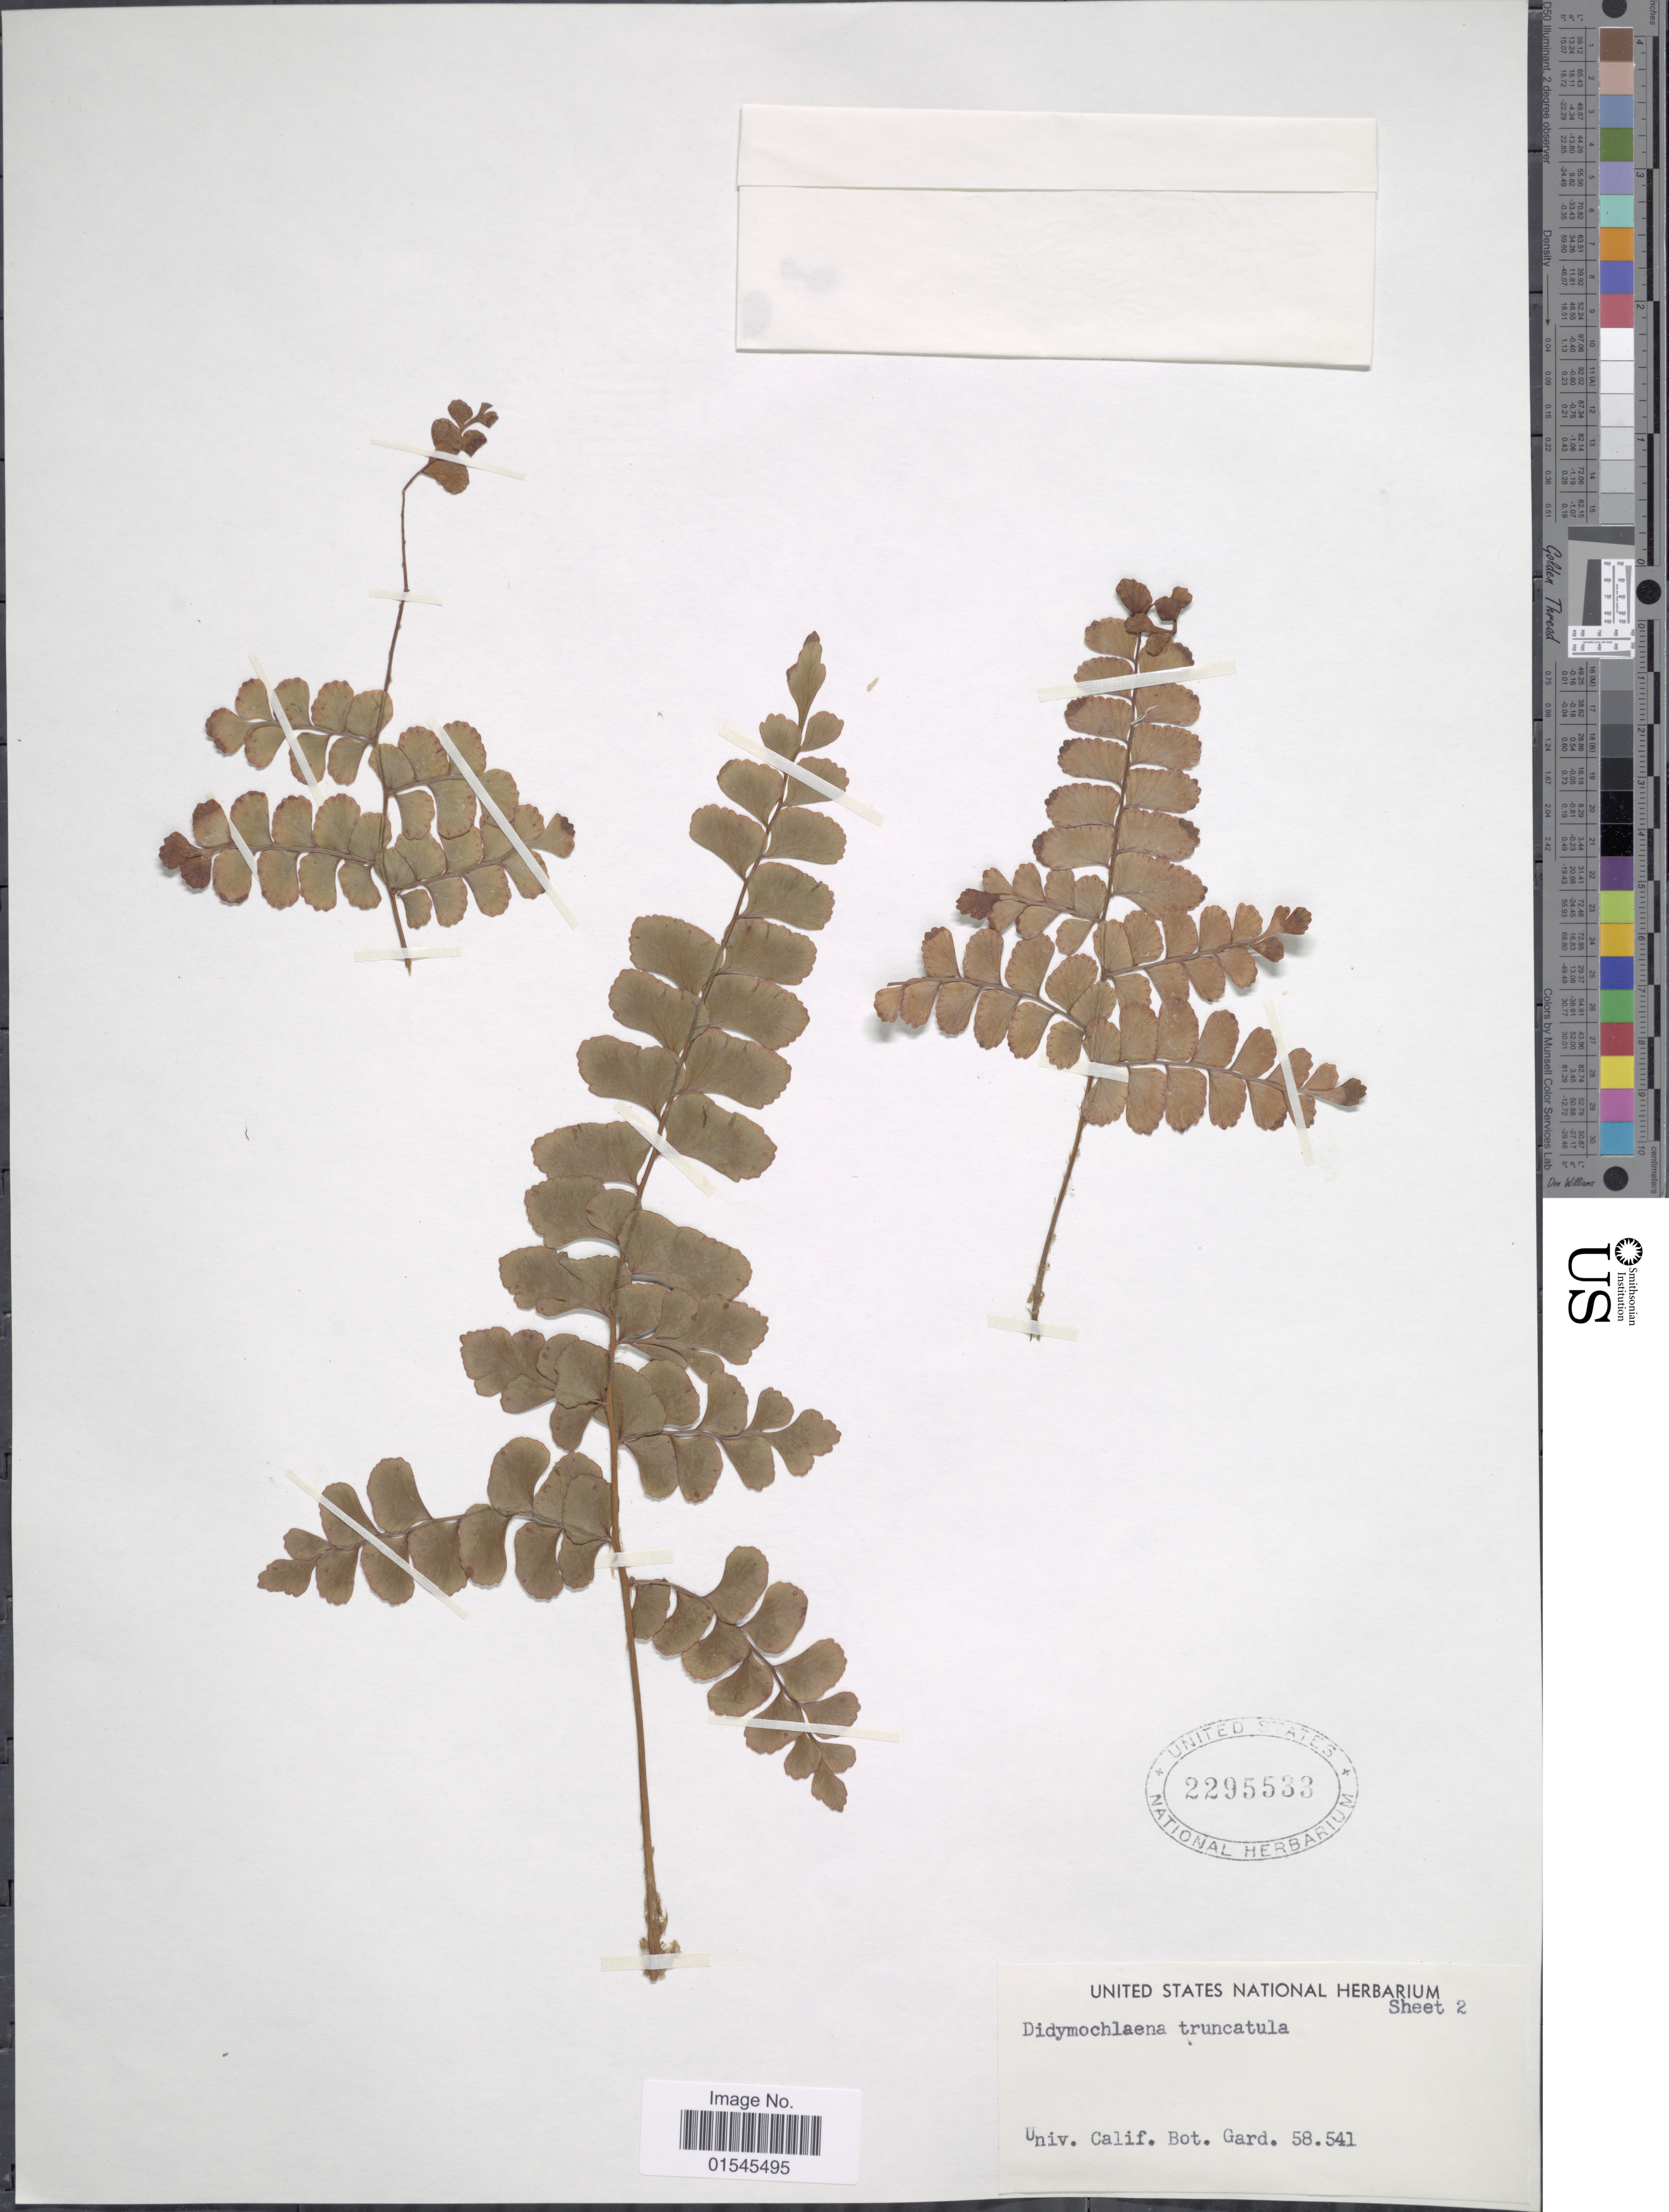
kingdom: Plantae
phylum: Tracheophyta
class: Polypodiopsida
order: Polypodiales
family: Didymochlaenaceae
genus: Didymochlaena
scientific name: Didymochlaena truncatula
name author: (Sw.) J. Sm.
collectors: Univ. Calif. Bot. Gard.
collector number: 58541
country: United States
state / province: California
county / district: Alameda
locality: Univ. Calif. Bot. Gard.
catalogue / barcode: US 2295533